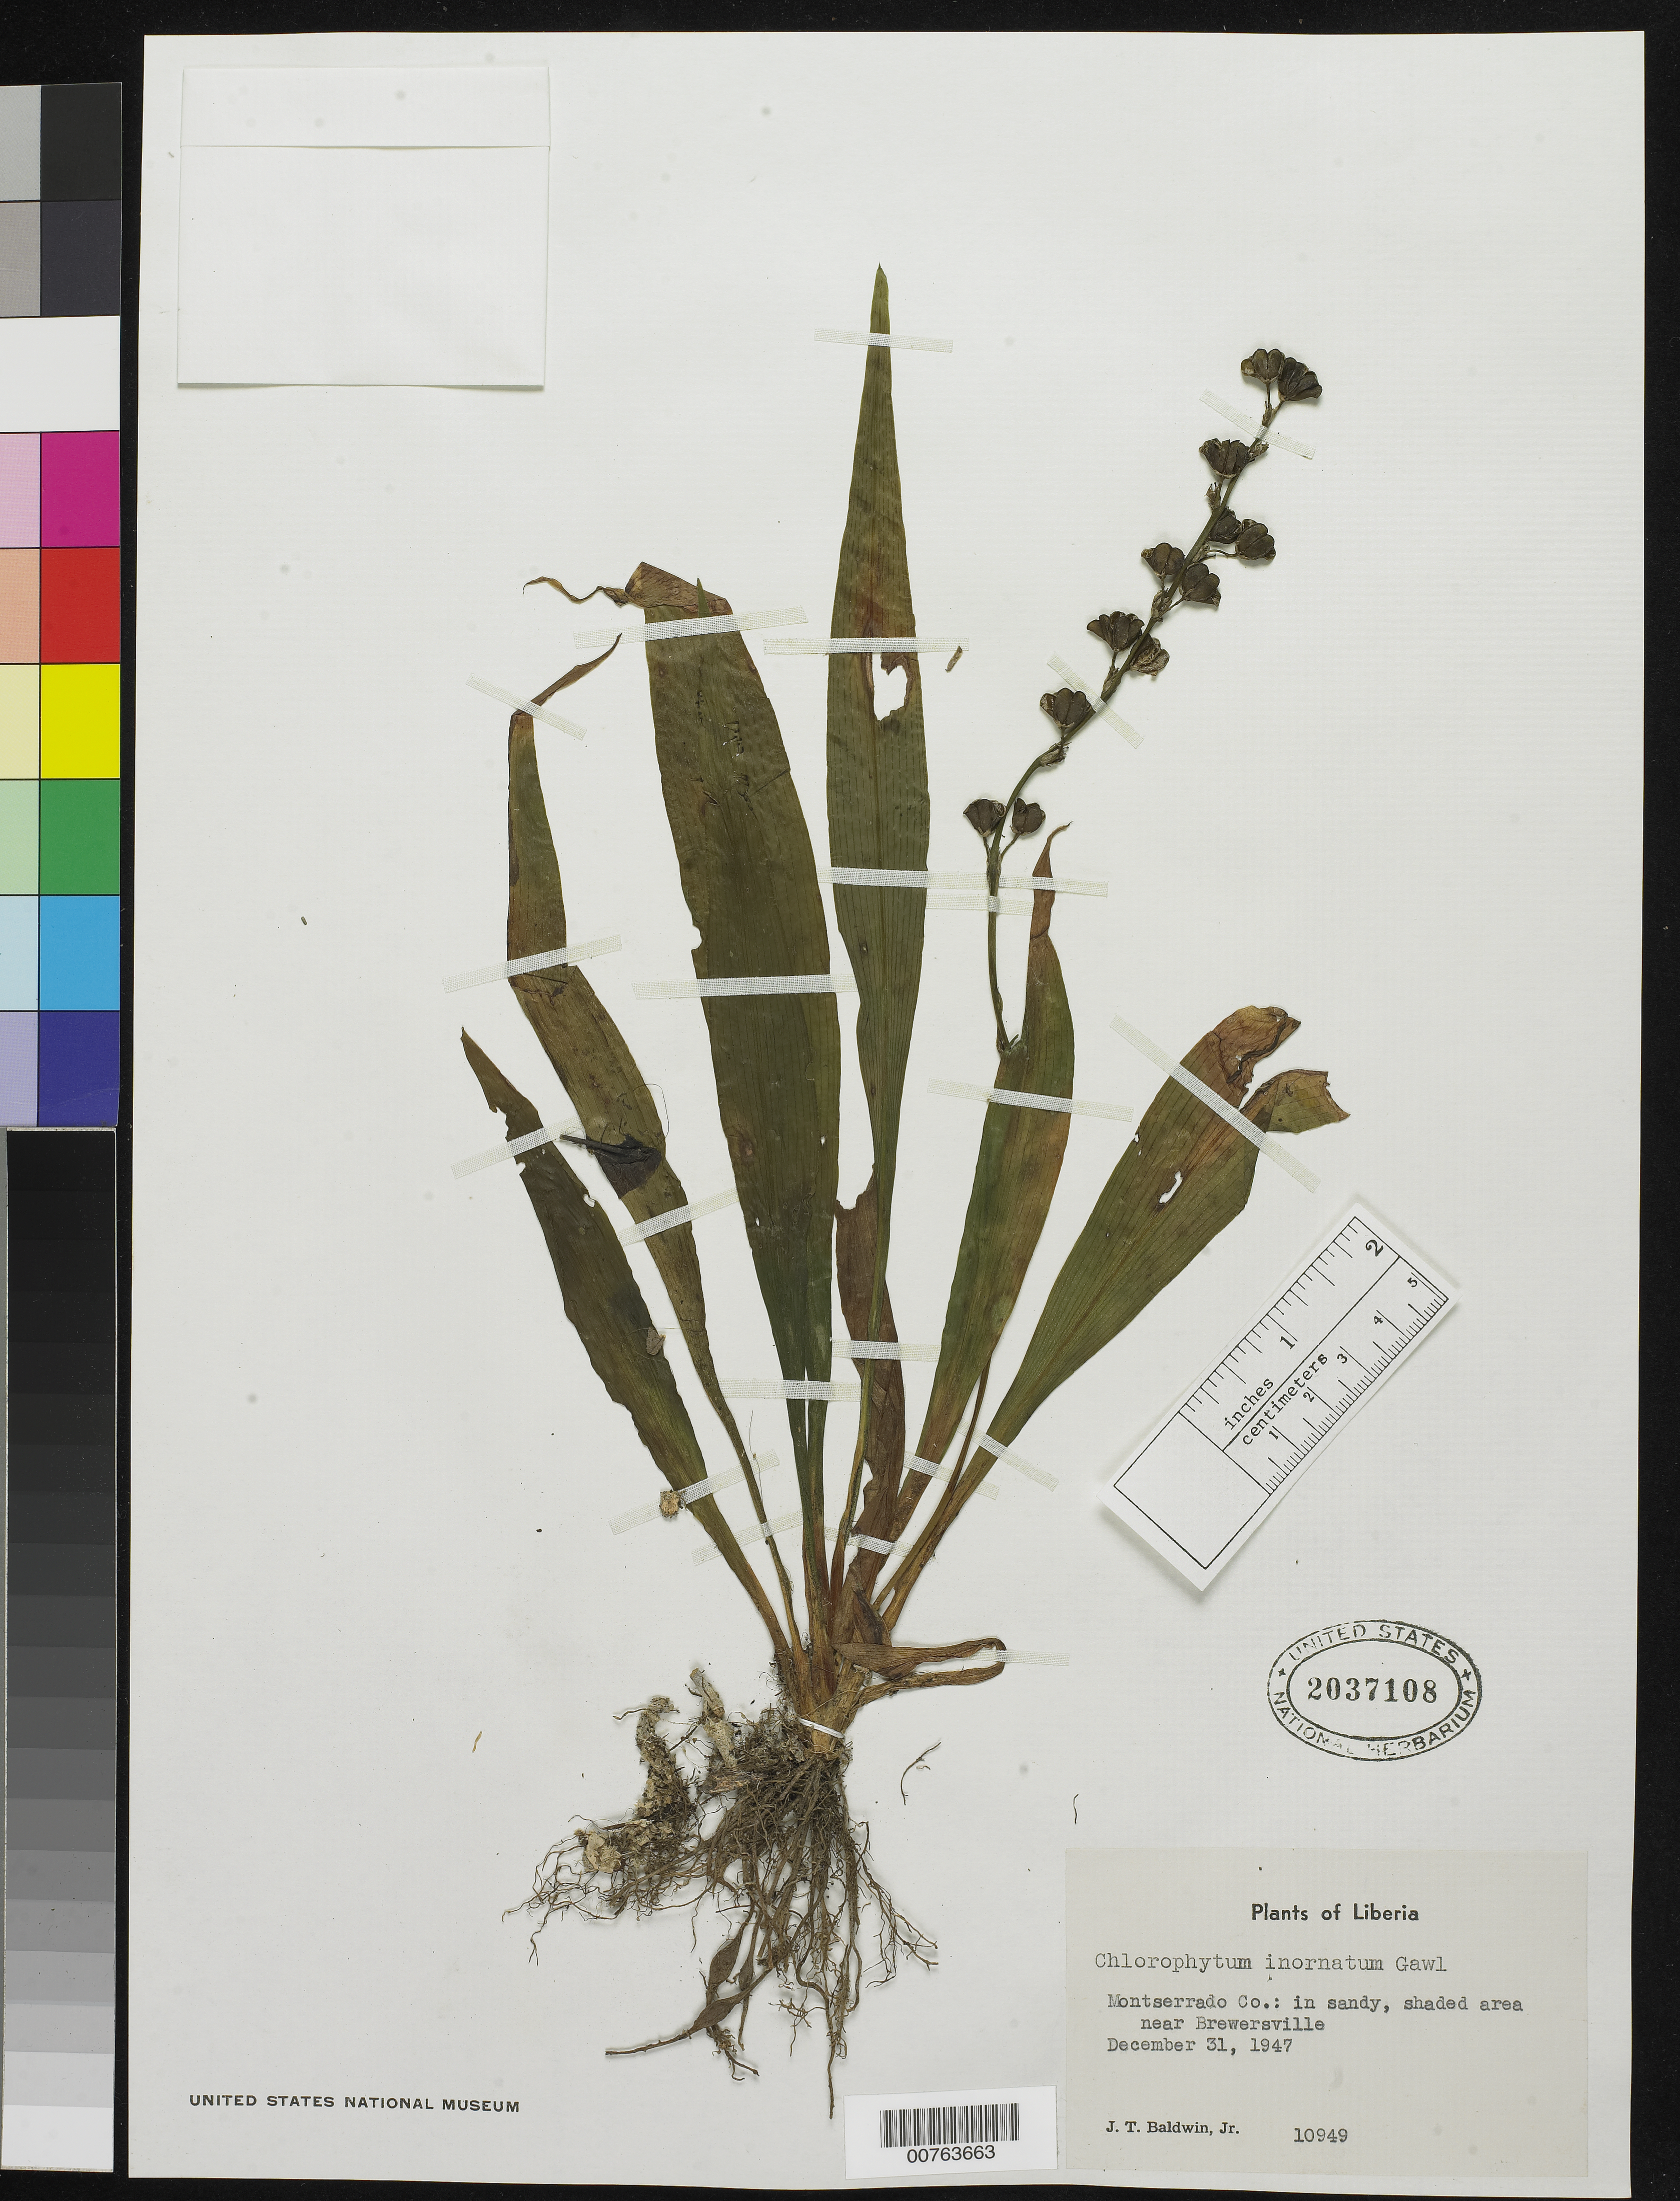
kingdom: Plantae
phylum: Tracheophyta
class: Liliopsida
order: Asparagales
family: Asparagaceae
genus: Chlorophytum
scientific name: Chlorophytum inornatum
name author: Ker Gawl.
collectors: J. T. Baldwin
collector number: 10949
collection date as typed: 31 Dec 1947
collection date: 1947-12-31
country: Liberia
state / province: Montserrado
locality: near Brewersville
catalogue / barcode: US 2037108